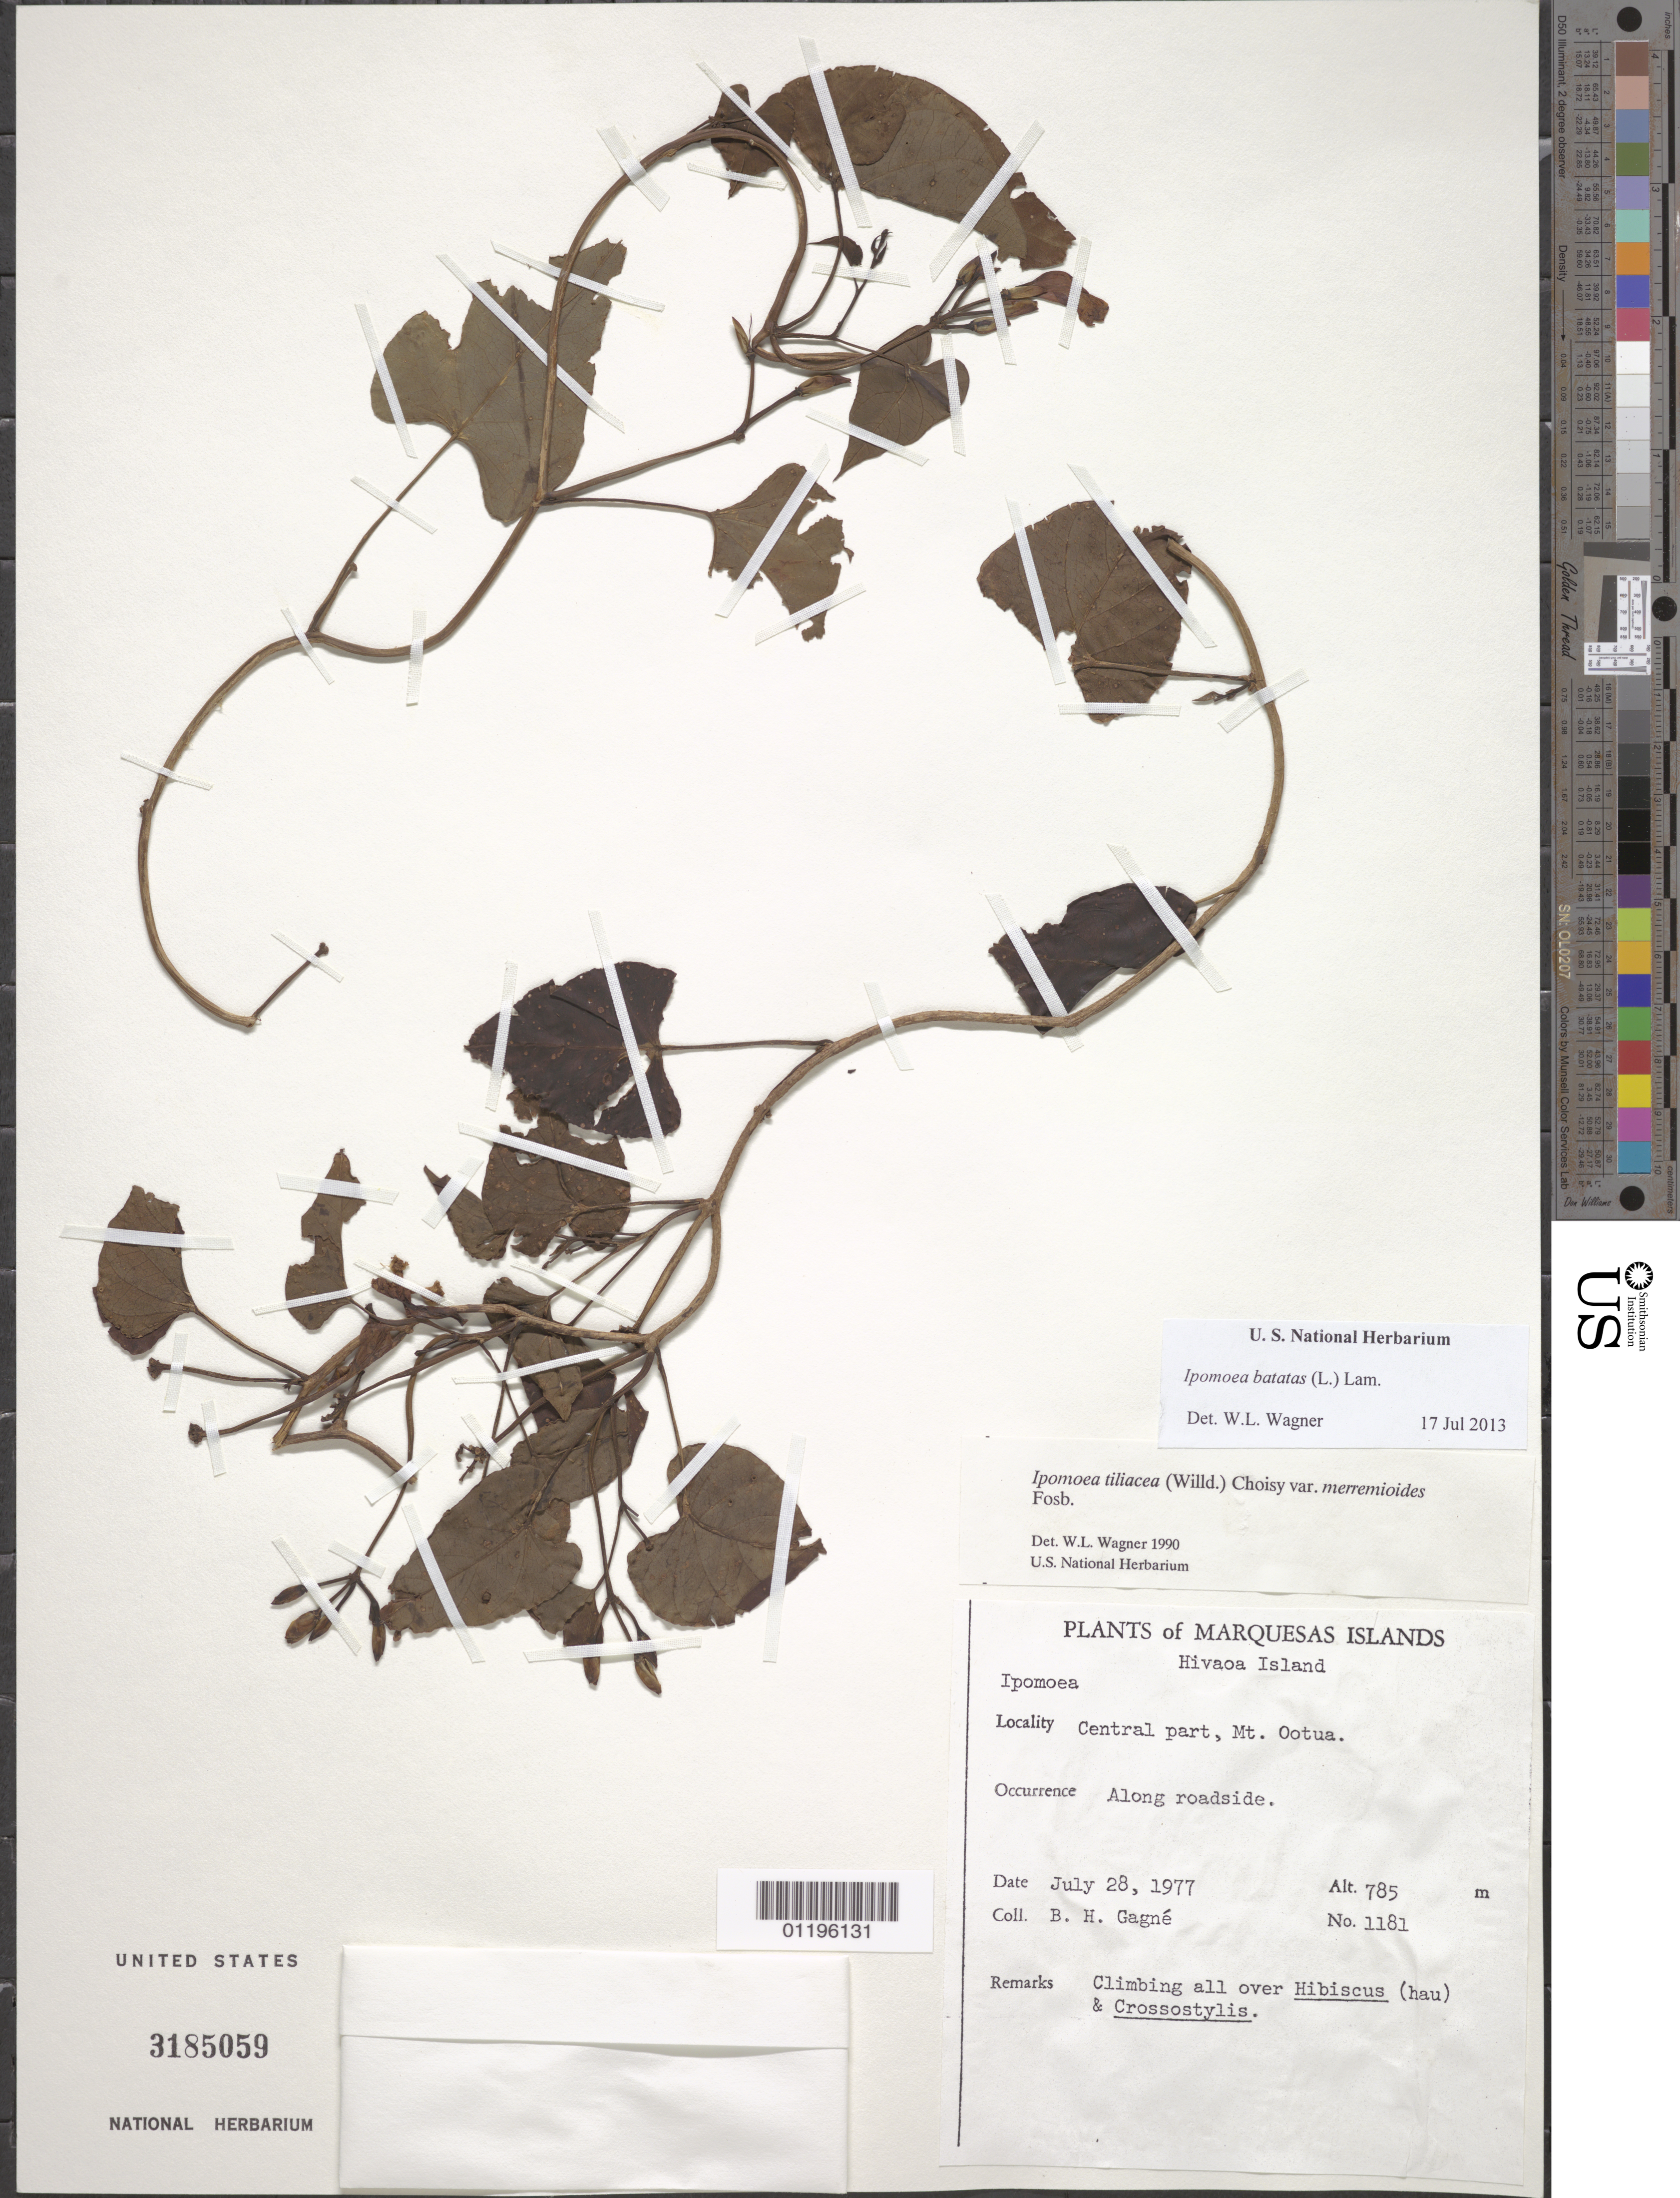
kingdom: Plantae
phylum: Tracheophyta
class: Magnoliopsida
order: Solanales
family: Convolvulaceae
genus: Ipomoea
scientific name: Ipomoea batatas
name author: (L.) Lam.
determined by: Wagner, W. L., (BOT), Smithsonian Institution - National Museum of Natural History (UNITED STATES)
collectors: B. H. Gagné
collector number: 1181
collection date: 1977-07-28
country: French Polynesia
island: Hiva Oa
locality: Mt. Ootua, central part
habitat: Along roadside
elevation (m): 785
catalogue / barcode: US 3185059